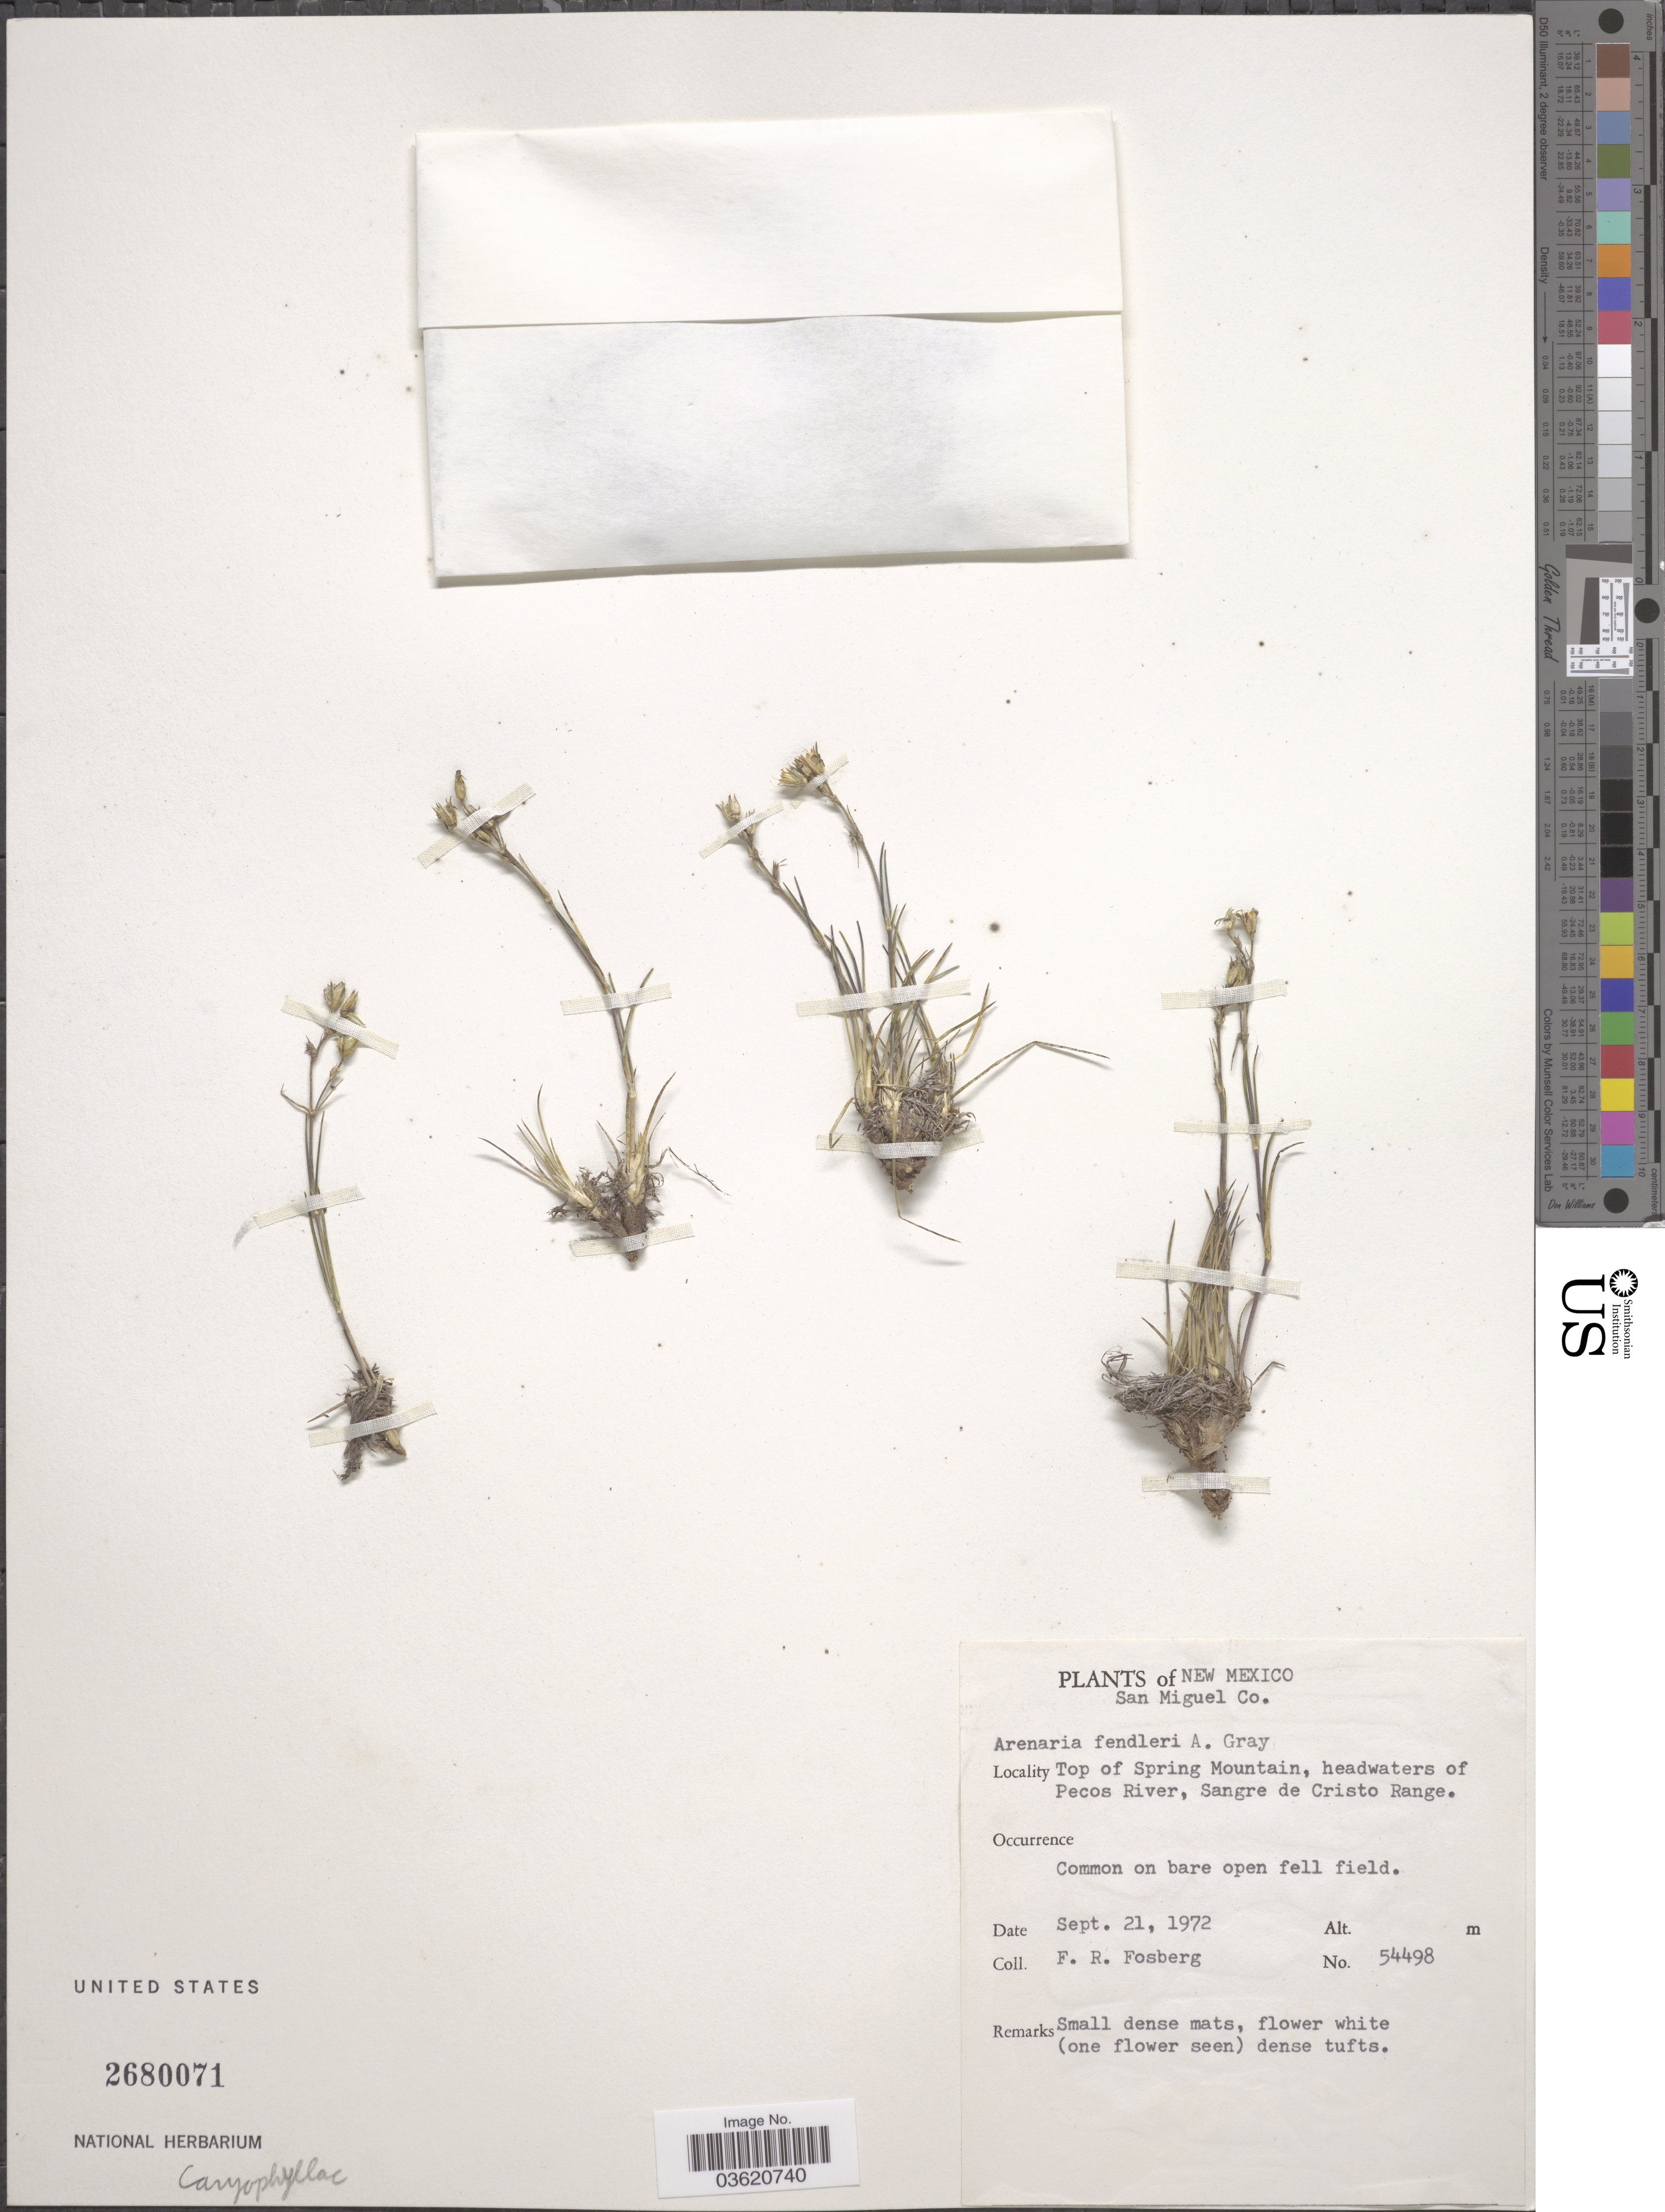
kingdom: Plantae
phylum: Tracheophyta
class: Magnoliopsida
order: Caryophyllales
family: Caryophyllaceae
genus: Eremogone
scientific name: Eremogone fendleri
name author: (A. Gray) Ikonn.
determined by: U.S. National Herbarium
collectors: F. R. Fosberg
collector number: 54498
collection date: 1972-09-21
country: United States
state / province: New Mexico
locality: San Miguel Co. Top of Spring Mountain, headwaters of Pecos River, Sangre de Cristo Range.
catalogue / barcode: US 2680071